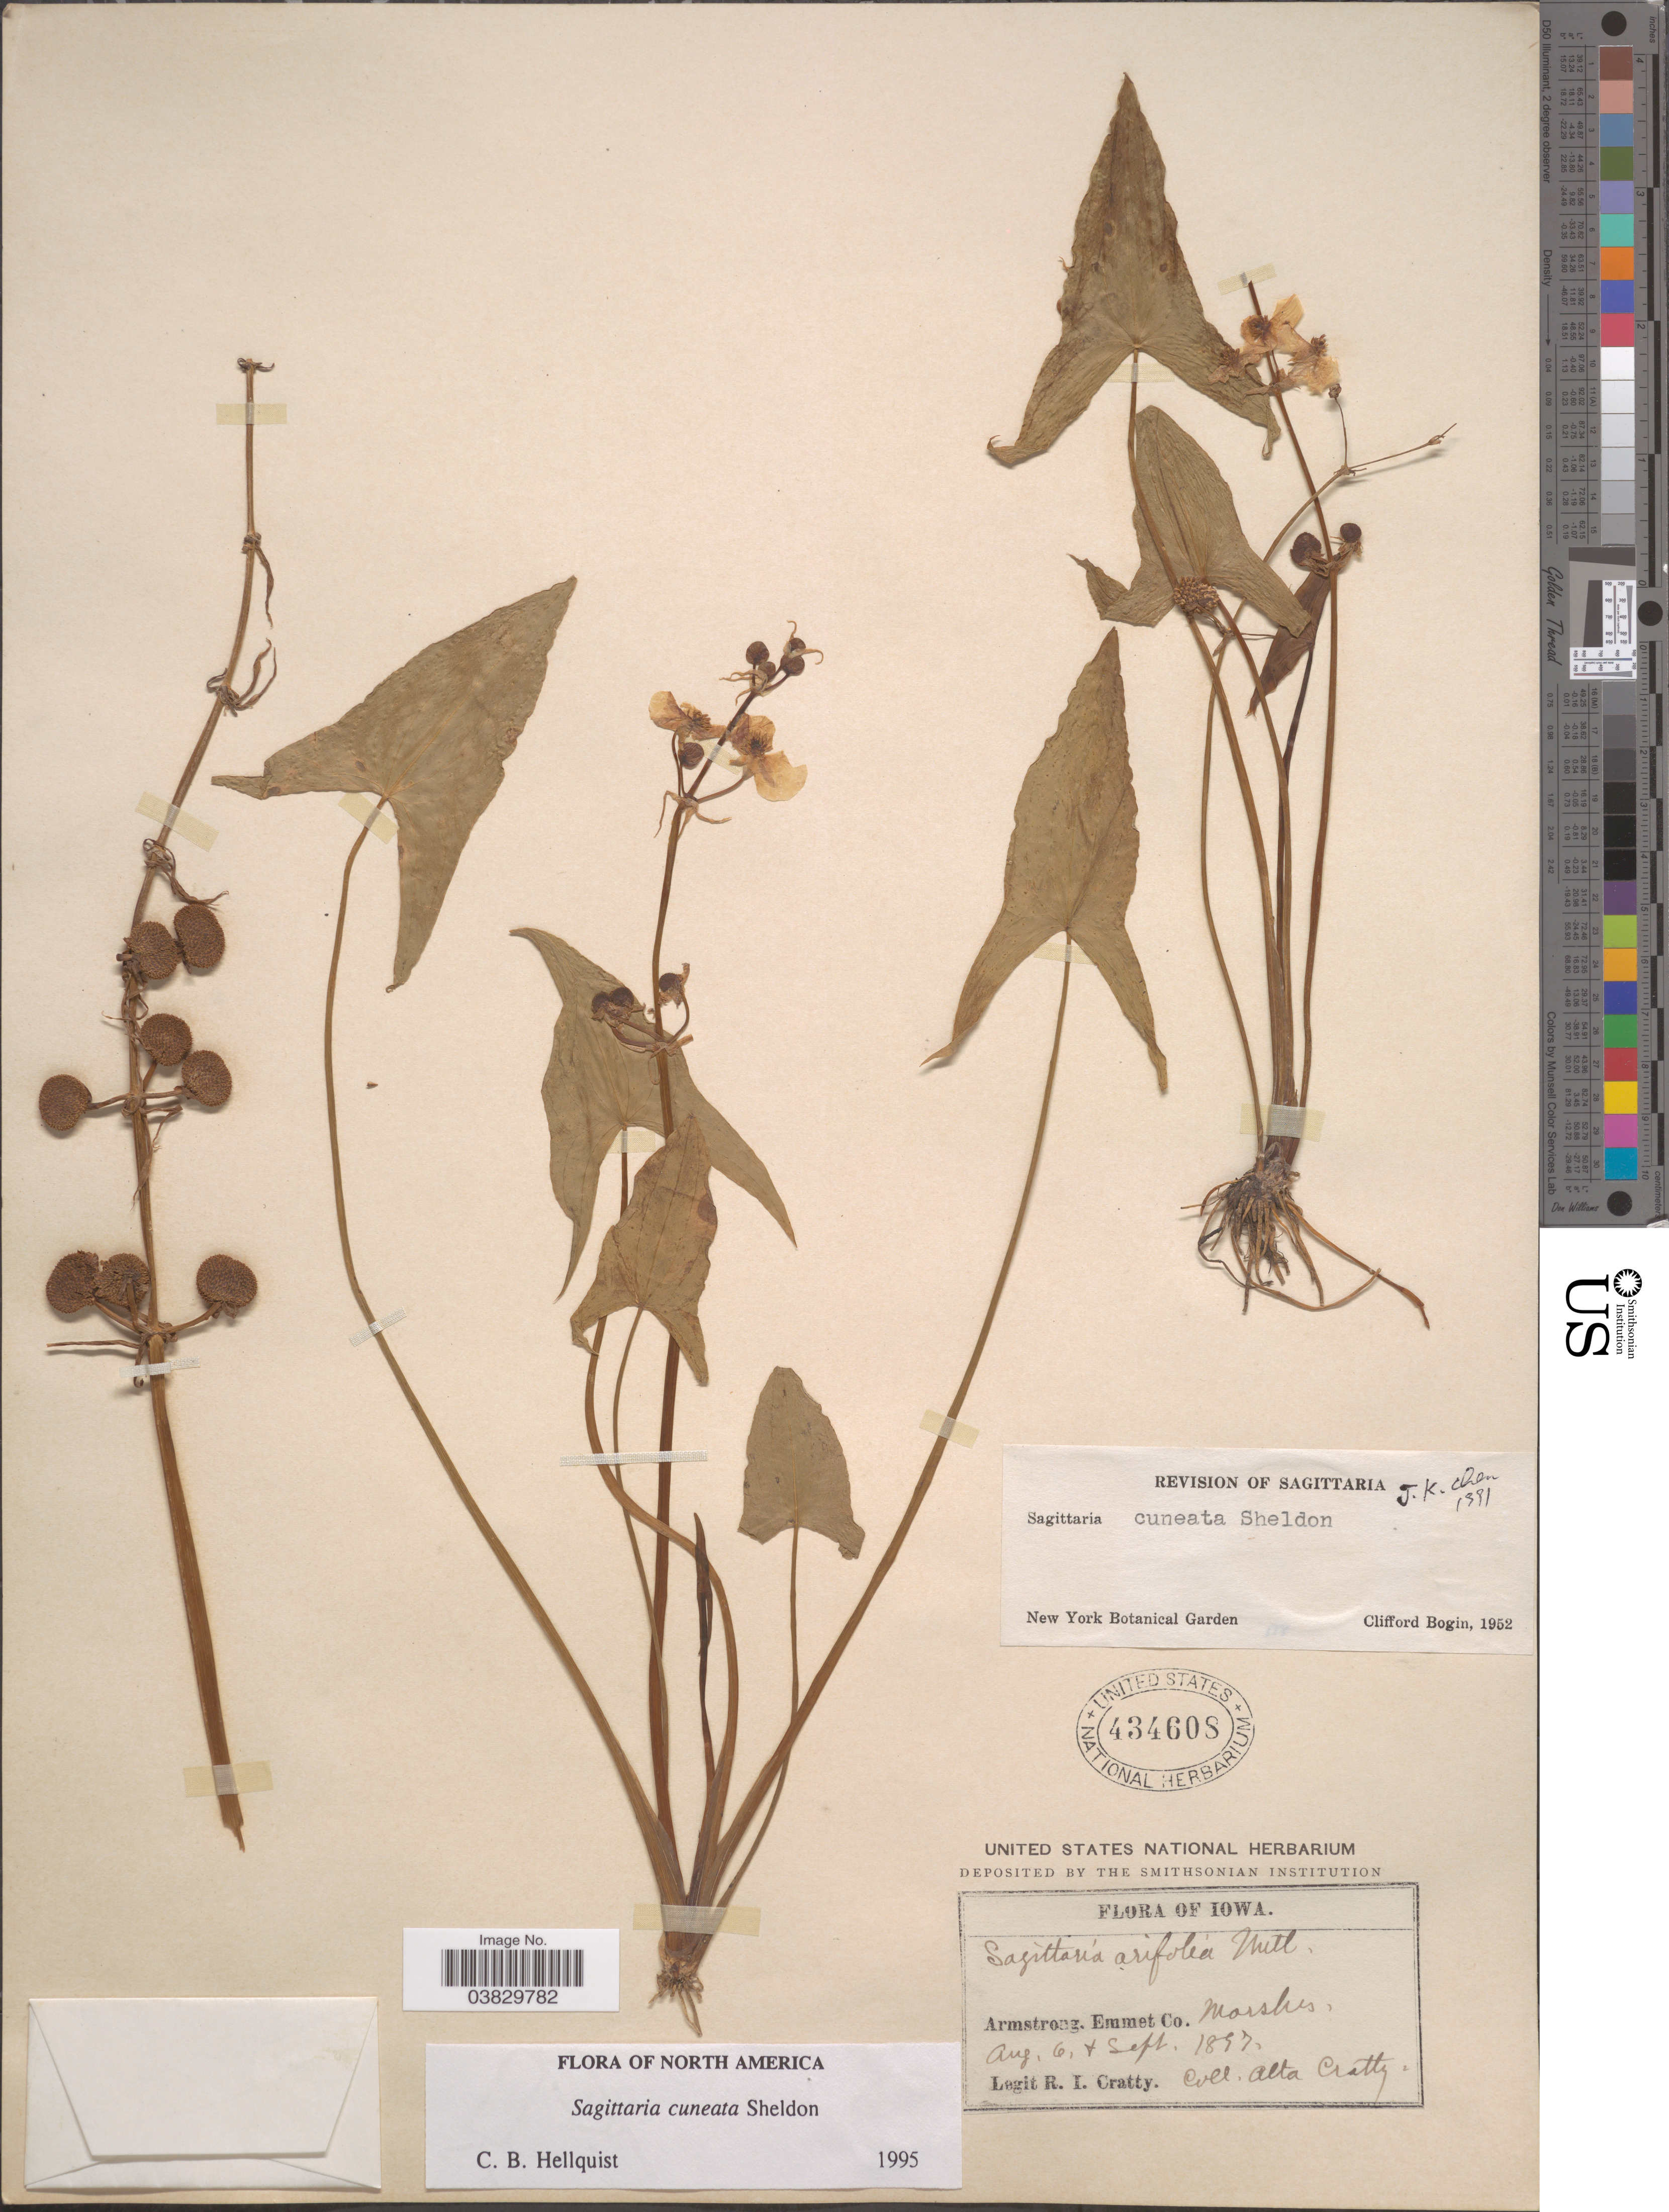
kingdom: Plantae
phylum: Tracheophyta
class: Liliopsida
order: Alismatales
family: Alismataceae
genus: Sagittaria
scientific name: Sagittaria cuneata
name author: E. Sheld.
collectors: R. Cratty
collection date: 1897-08-06/1897-09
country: United States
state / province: Iowa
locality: Armstrong, Emmet Co.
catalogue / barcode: US 434608